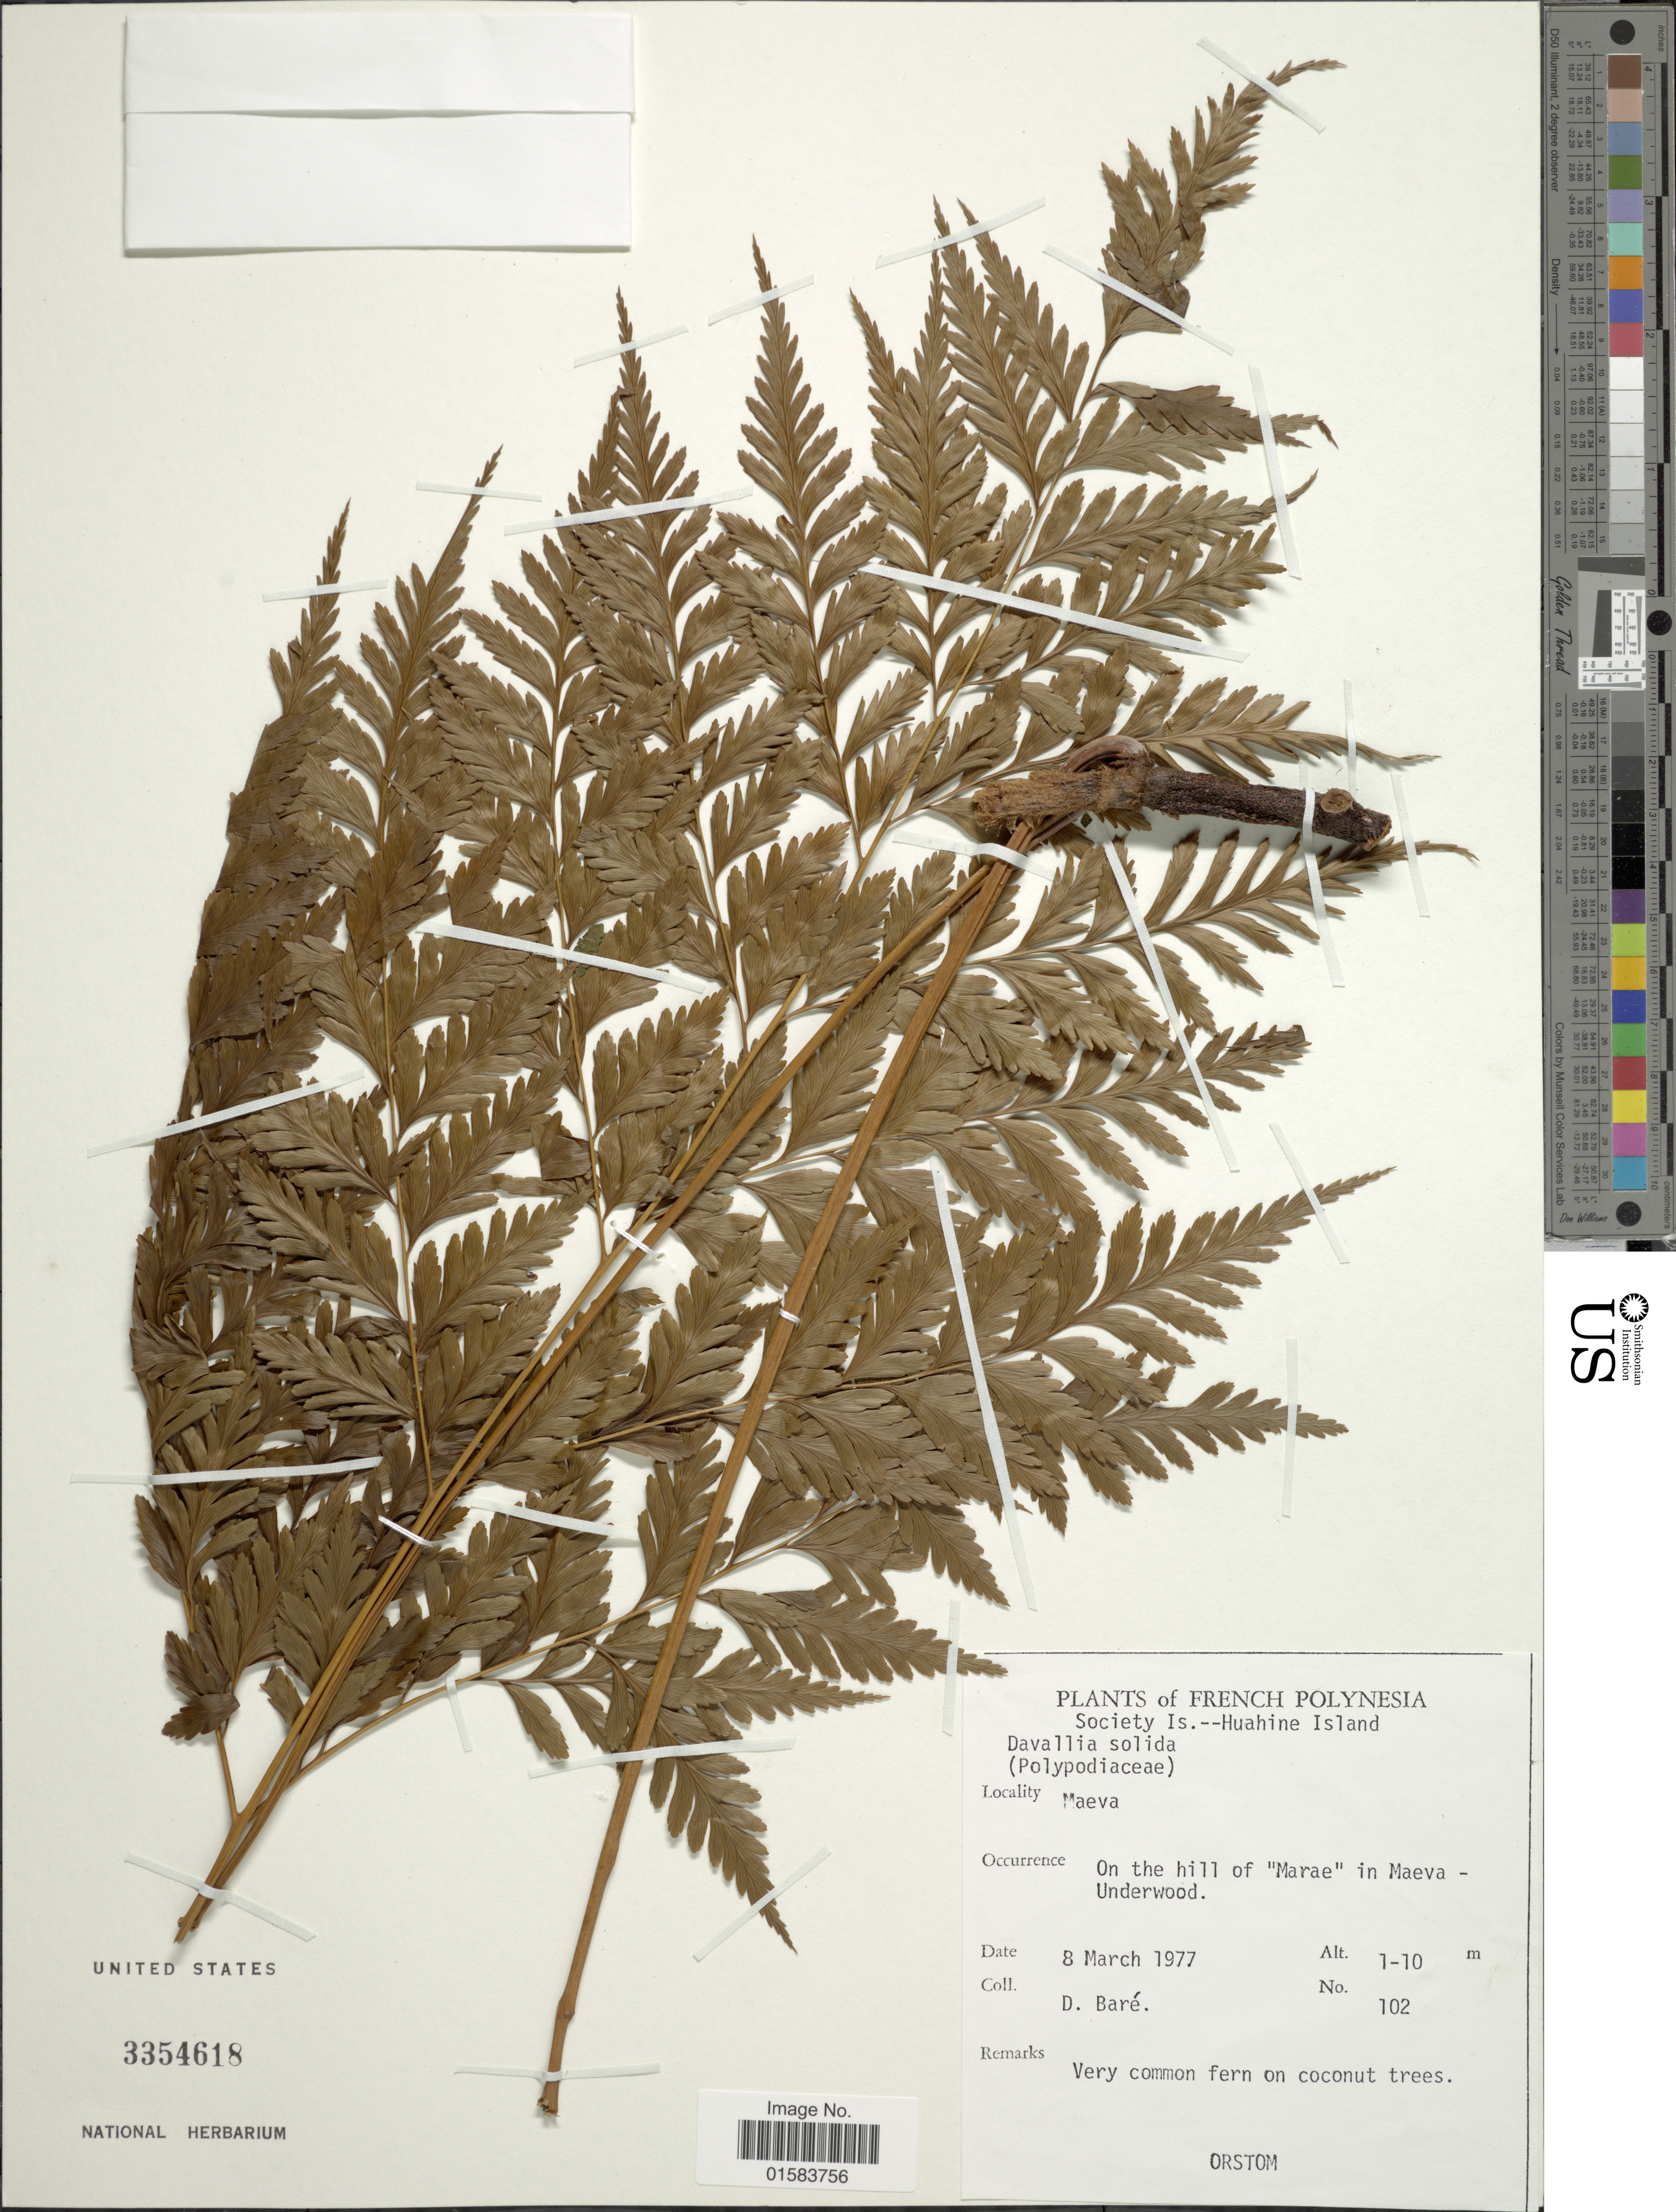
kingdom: Plantae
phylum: Tracheophyta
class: Polypodiopsida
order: Polypodiales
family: Davalliaceae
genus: Davallia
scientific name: Davallia solida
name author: (G. Forst.) Sw.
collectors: D. Baré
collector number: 102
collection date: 1977-03-08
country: French Polynesia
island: Huahine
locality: Society Is. -- Huahine Island, Maeva, on the hill of "Marae" in Maeva- Underwood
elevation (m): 1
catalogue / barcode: US 3354618